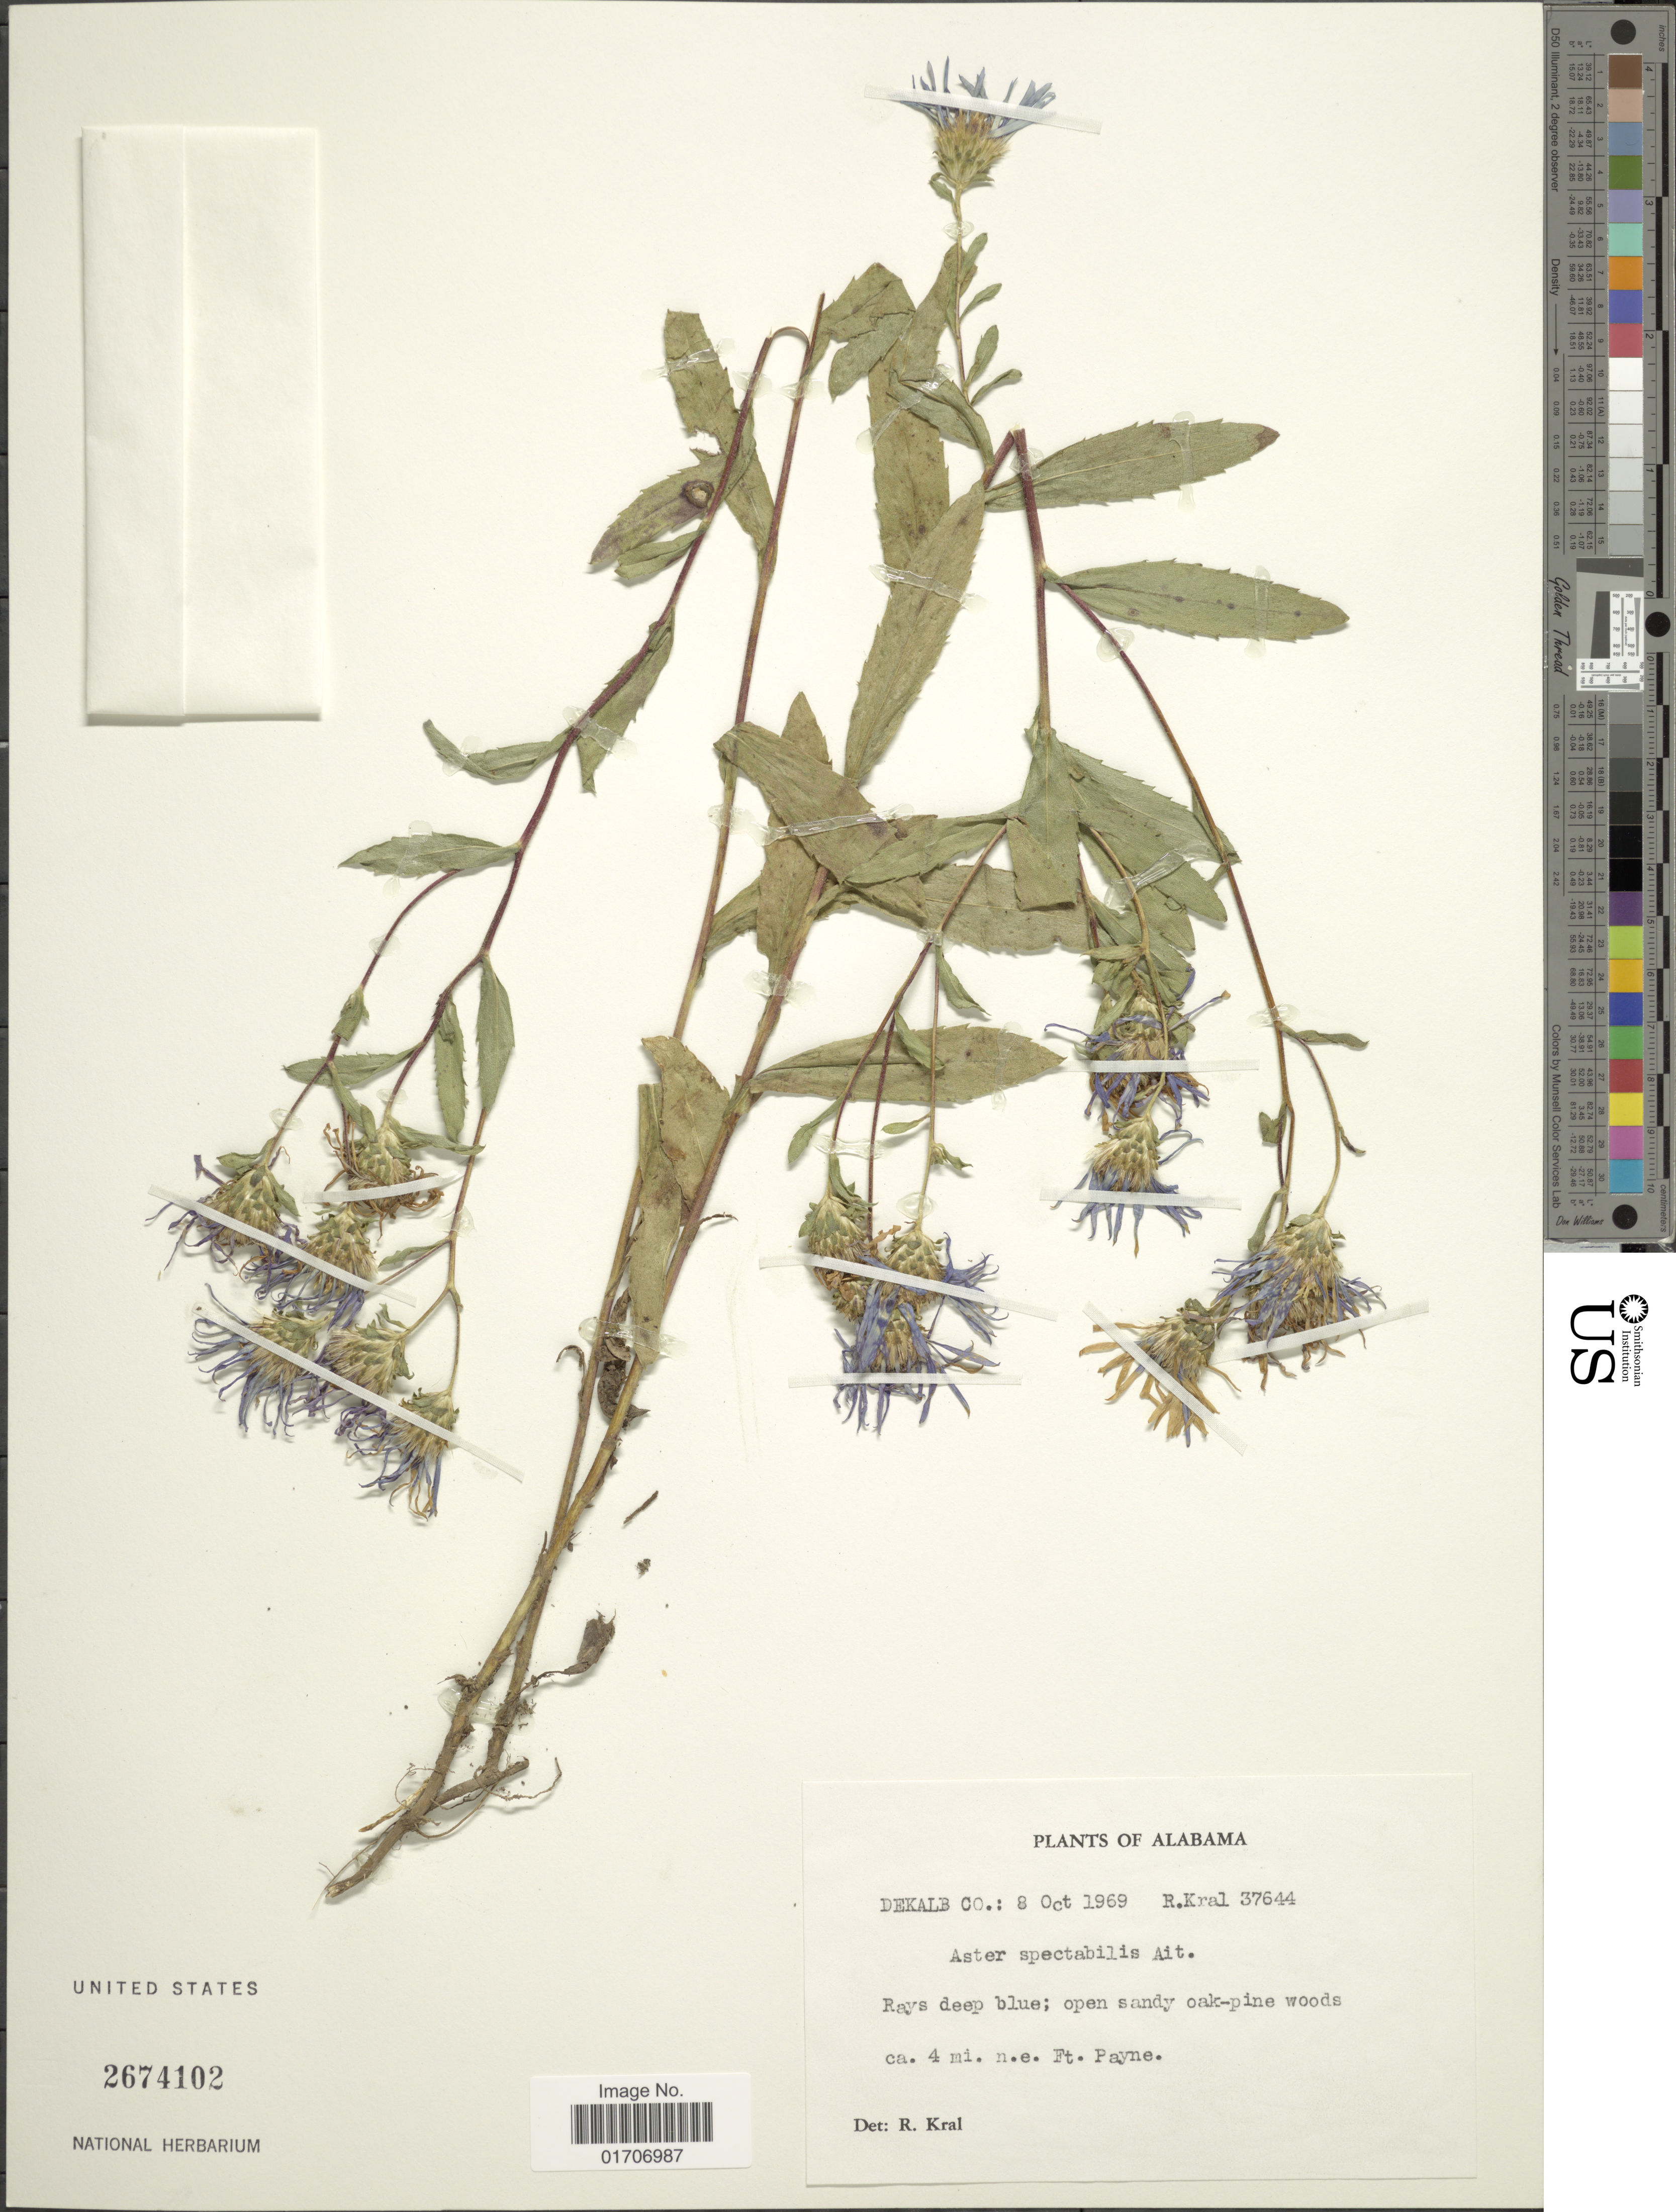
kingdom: Plantae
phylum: Tracheophyta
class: Magnoliopsida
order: Asterales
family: Asteraceae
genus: Eurybia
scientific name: Eurybia spectabilis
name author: (Aiton) G.L. Nesom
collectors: R. Kral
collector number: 37644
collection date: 1969-10-08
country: United States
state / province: Alabama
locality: Dekalb Co. Open sandy oak-pine woods ca. 4 mi. n.e. of Ft. Payne.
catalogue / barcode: US 2674102